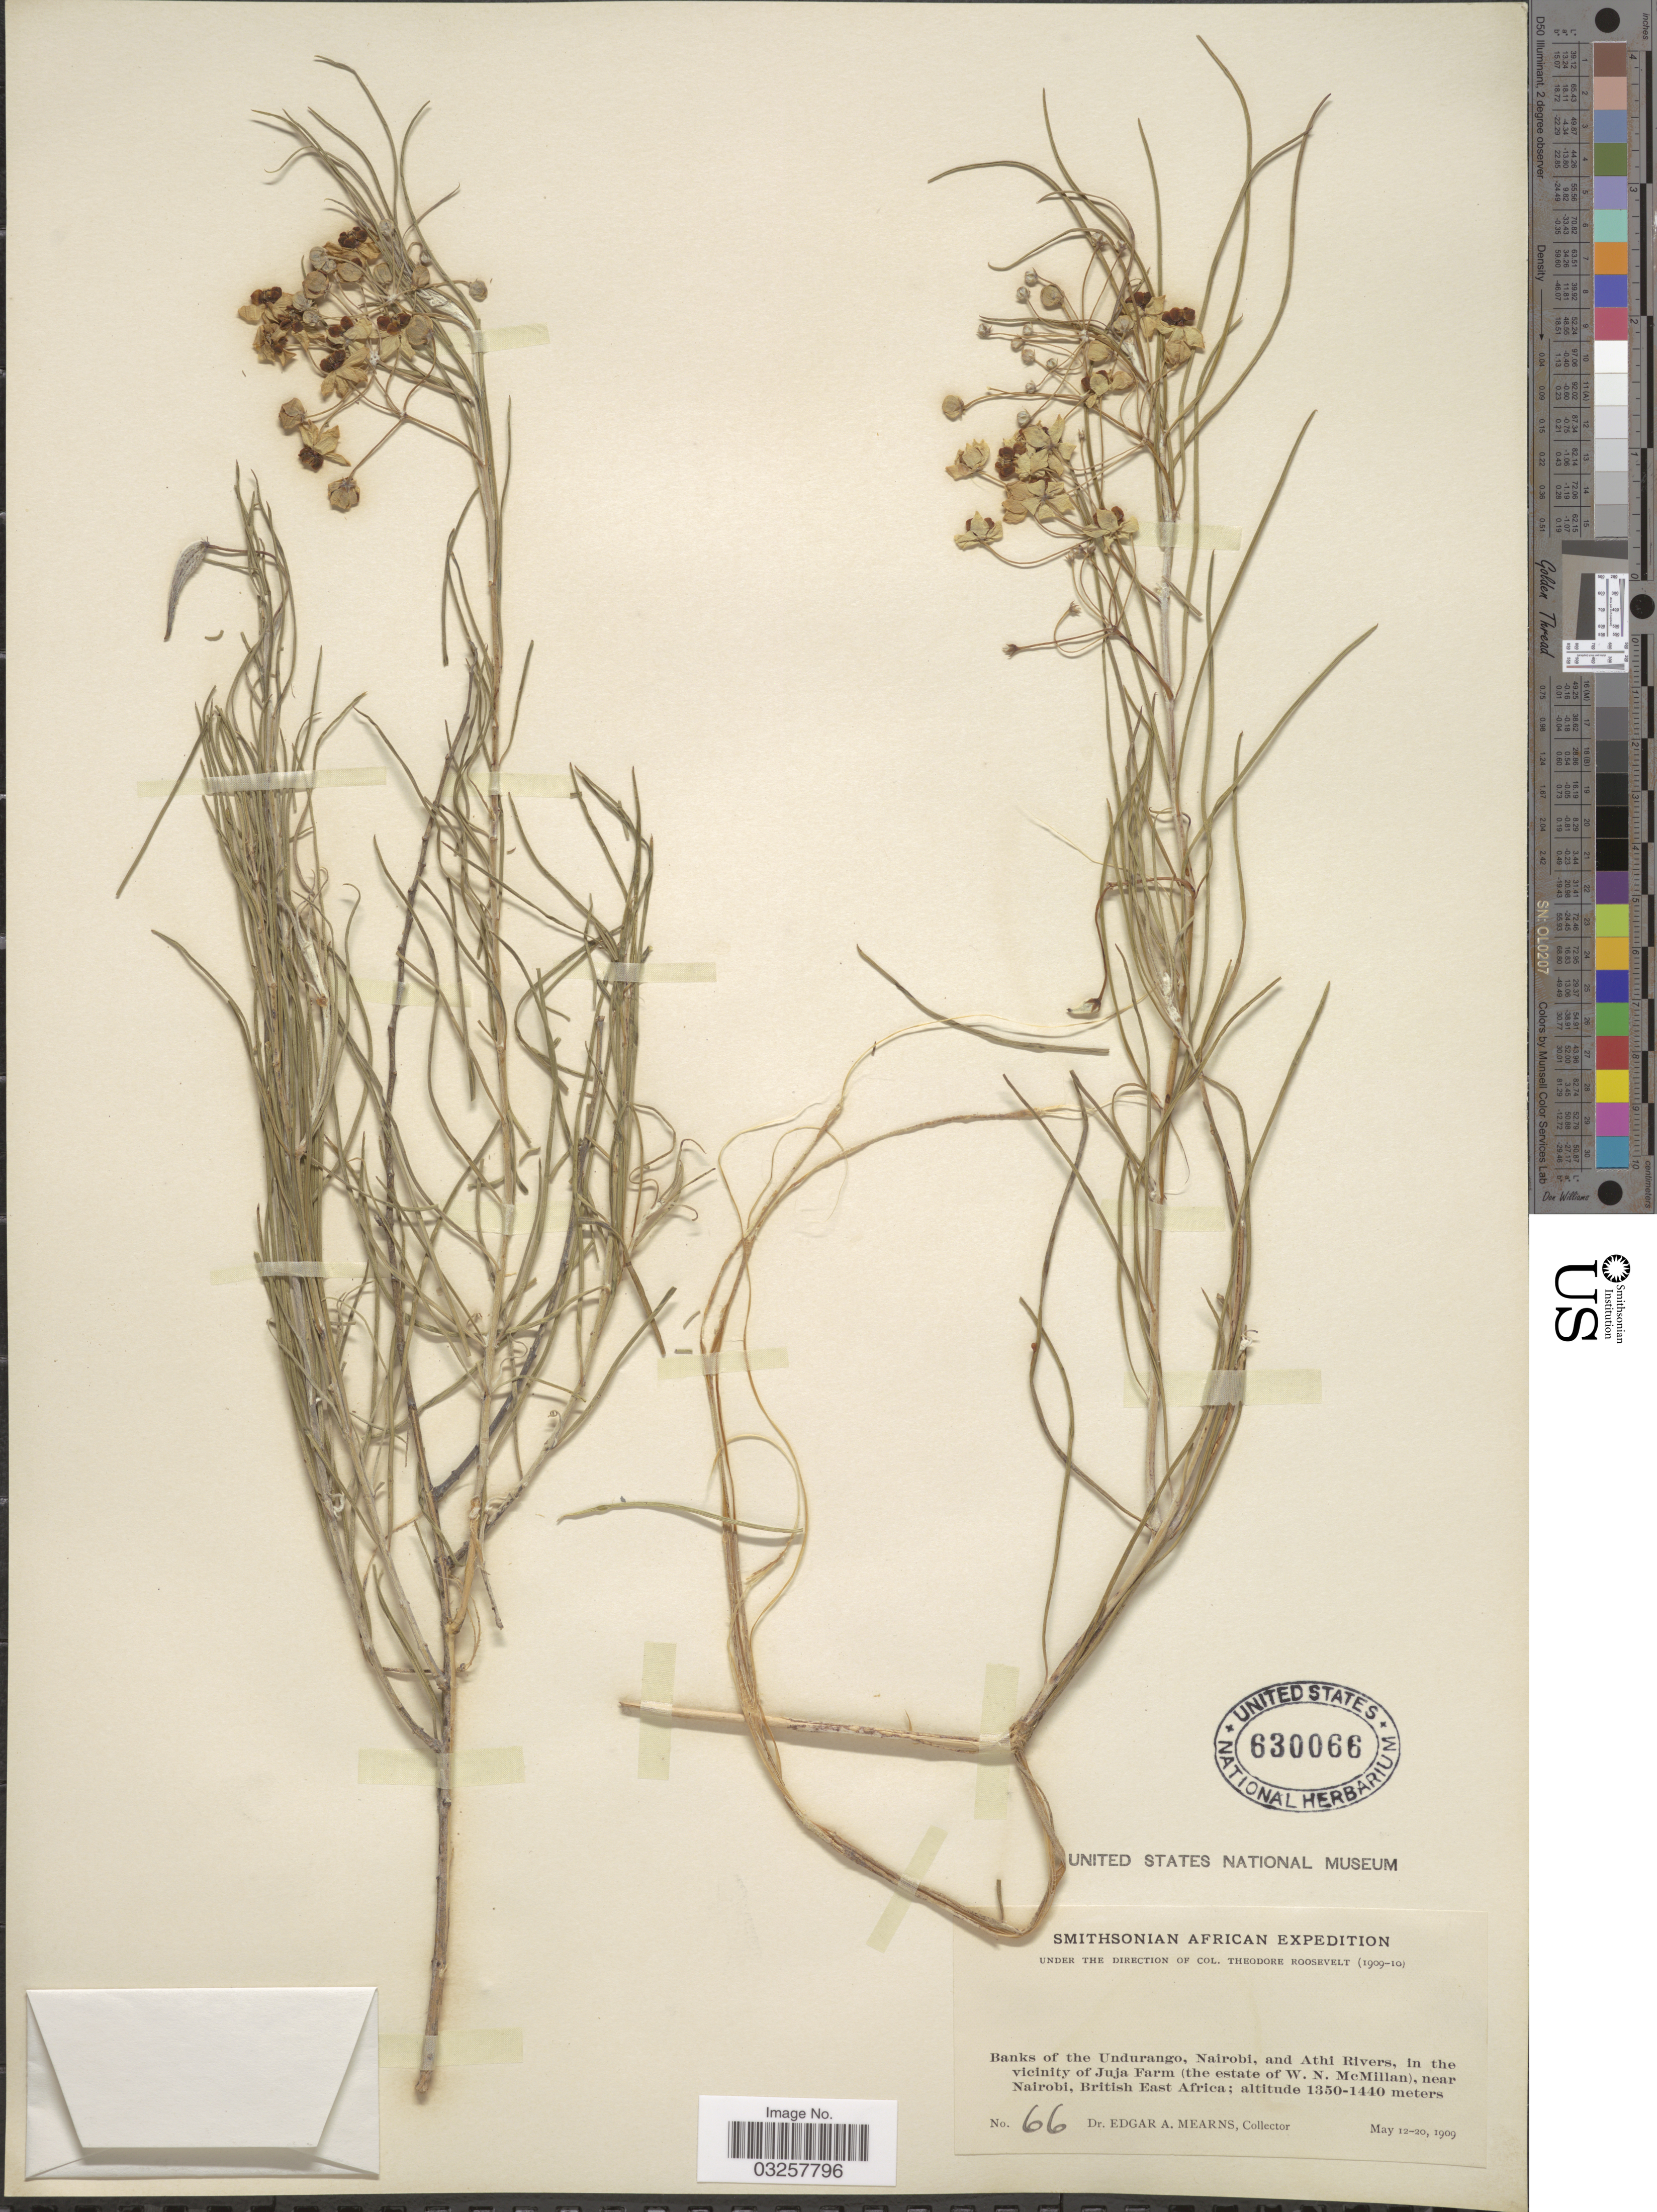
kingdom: Plantae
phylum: Tracheophyta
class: Magnoliopsida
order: Gentianales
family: Apocynaceae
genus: Asclepias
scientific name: Asclepias sp.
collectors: E. A. Mearns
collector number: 66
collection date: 1909-05-12/1909-05-20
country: Kenya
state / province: Nairobi Area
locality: Banks of the Undurango, Nairobi, and Athi Rivers, in the vicinity of Juja Farm (the estate of W. N. McMillan), near Nairobi, British East Africa.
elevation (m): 1350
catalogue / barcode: US 630066